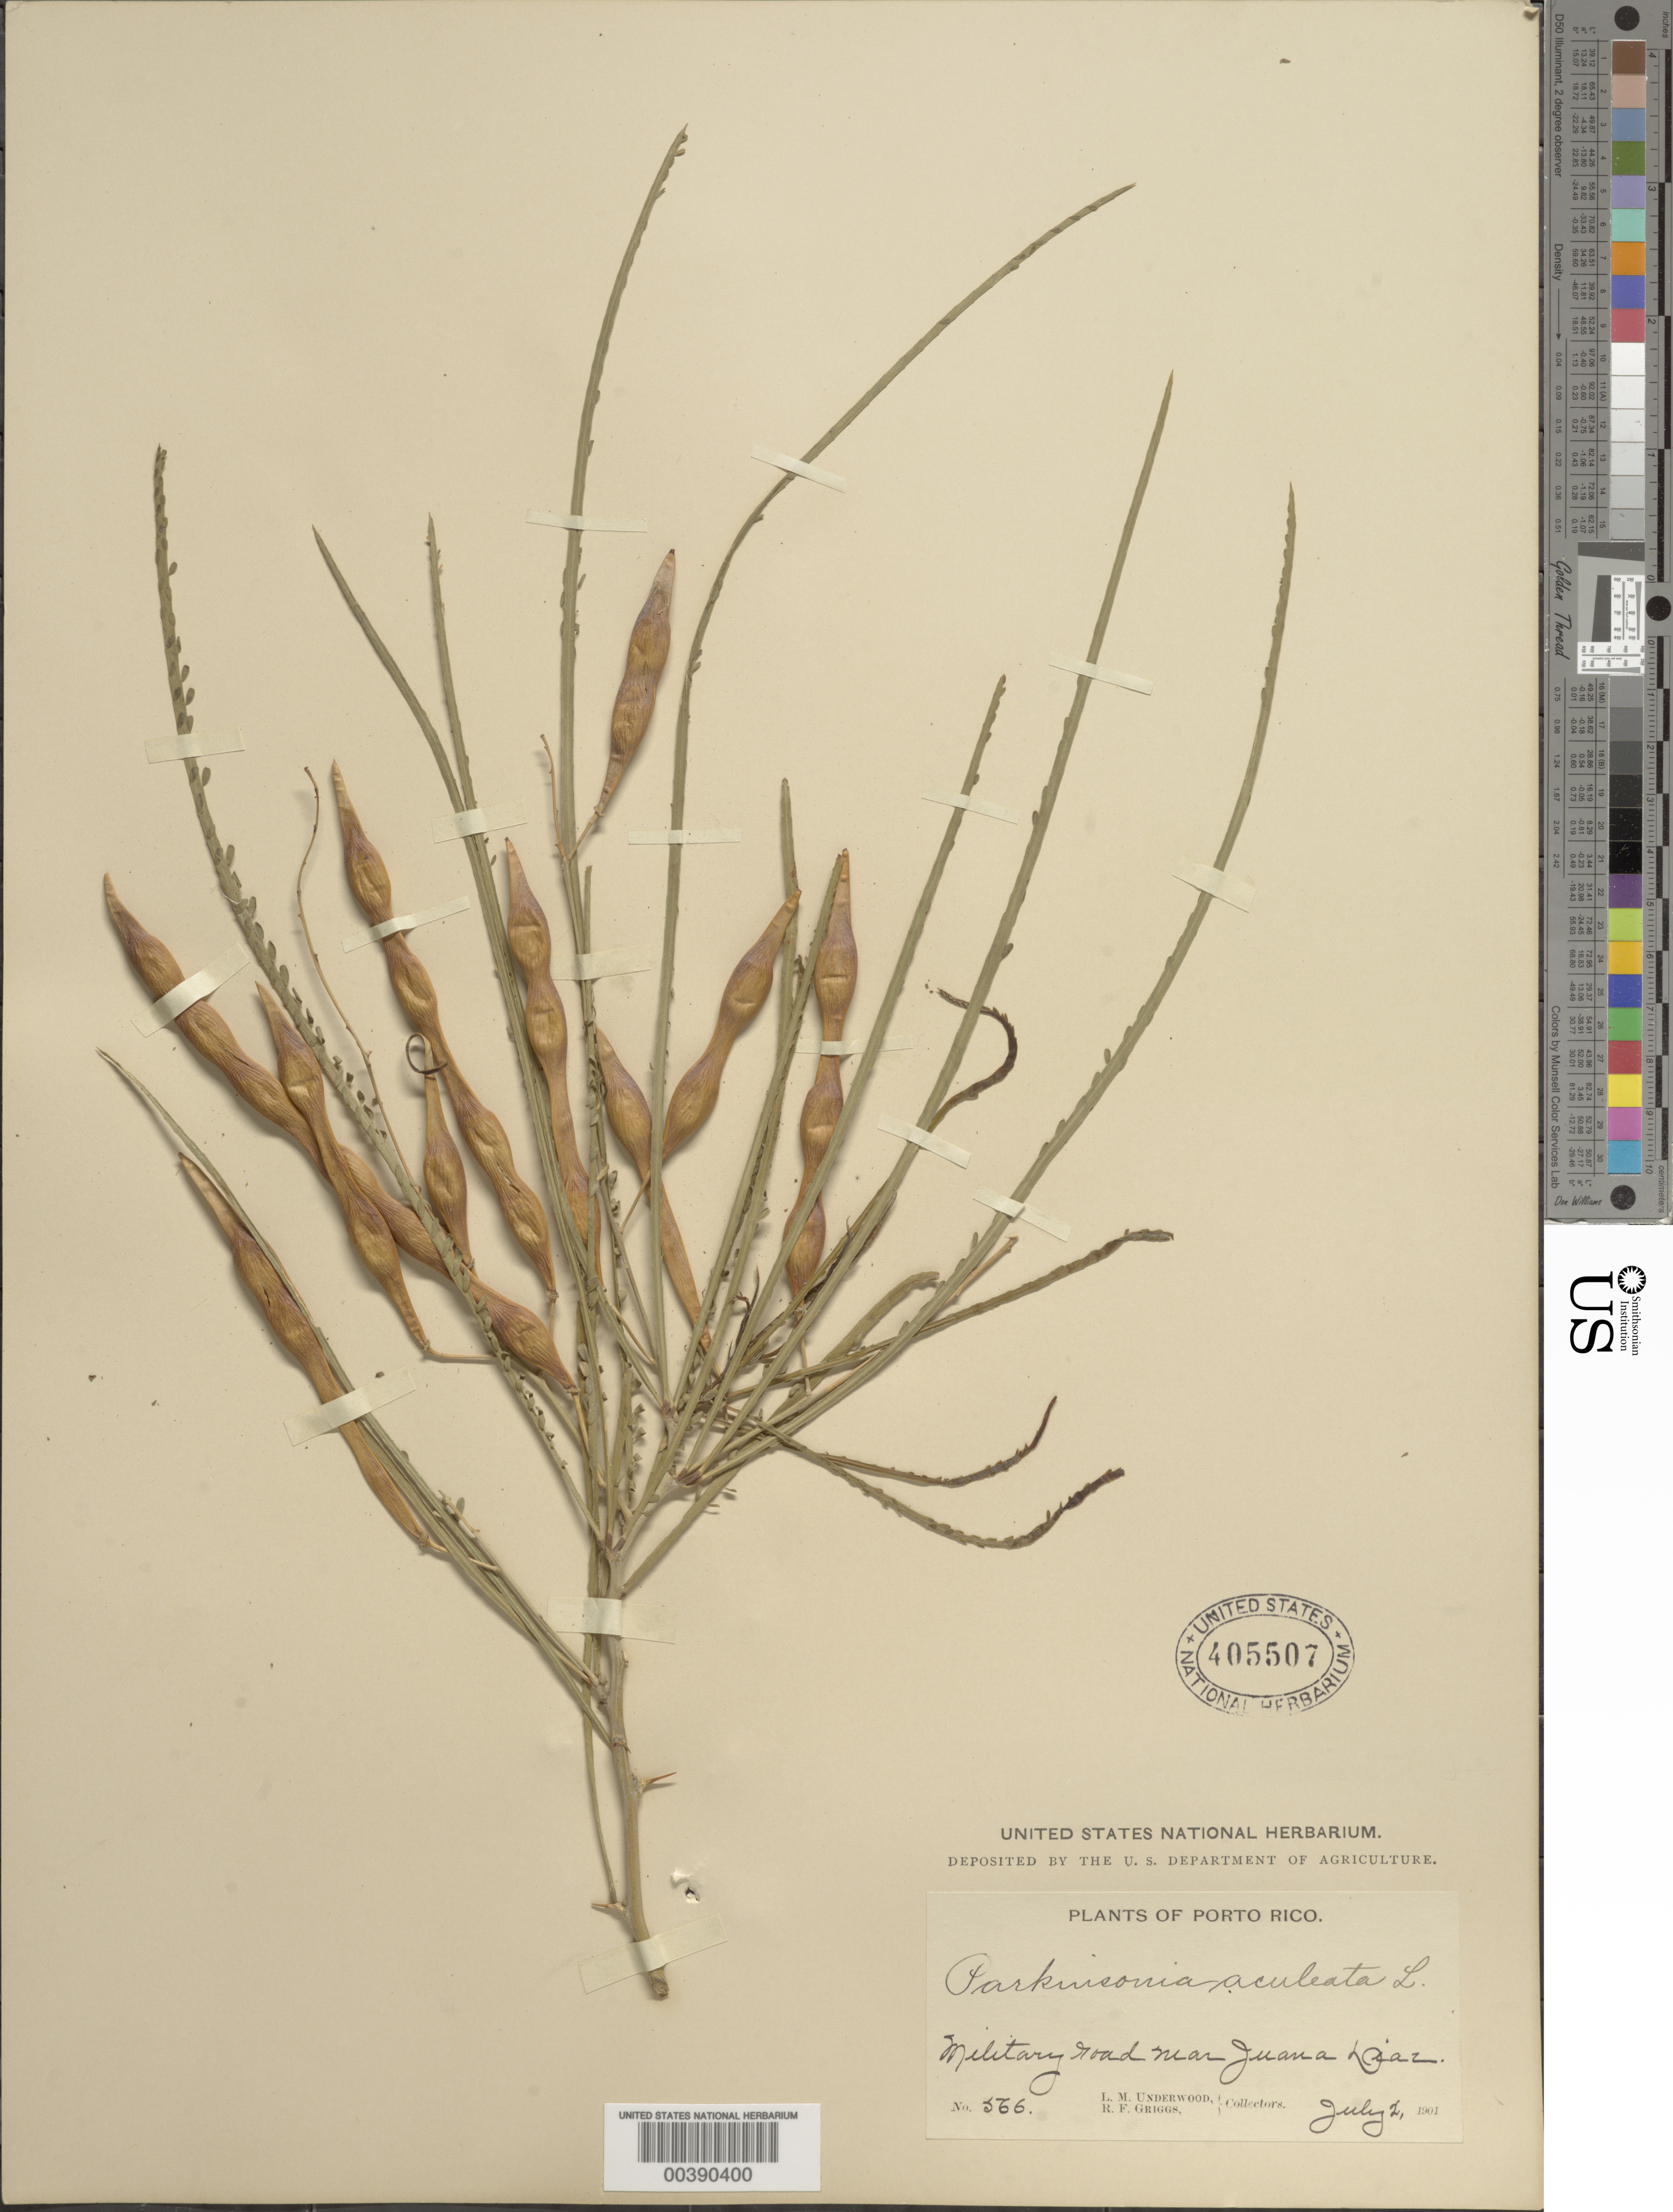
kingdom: Plantae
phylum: Tracheophyta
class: Magnoliopsida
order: Fabales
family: Fabaceae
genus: Parkinsonia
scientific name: Parkinsonia aculeata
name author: L.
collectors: L. M. Underwood & R. F. Griggs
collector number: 566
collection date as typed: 1901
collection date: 1901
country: Puerto Rico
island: Greater Antilles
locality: Sierra de Naguabo ad Rio Blanco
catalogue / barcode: US 405507